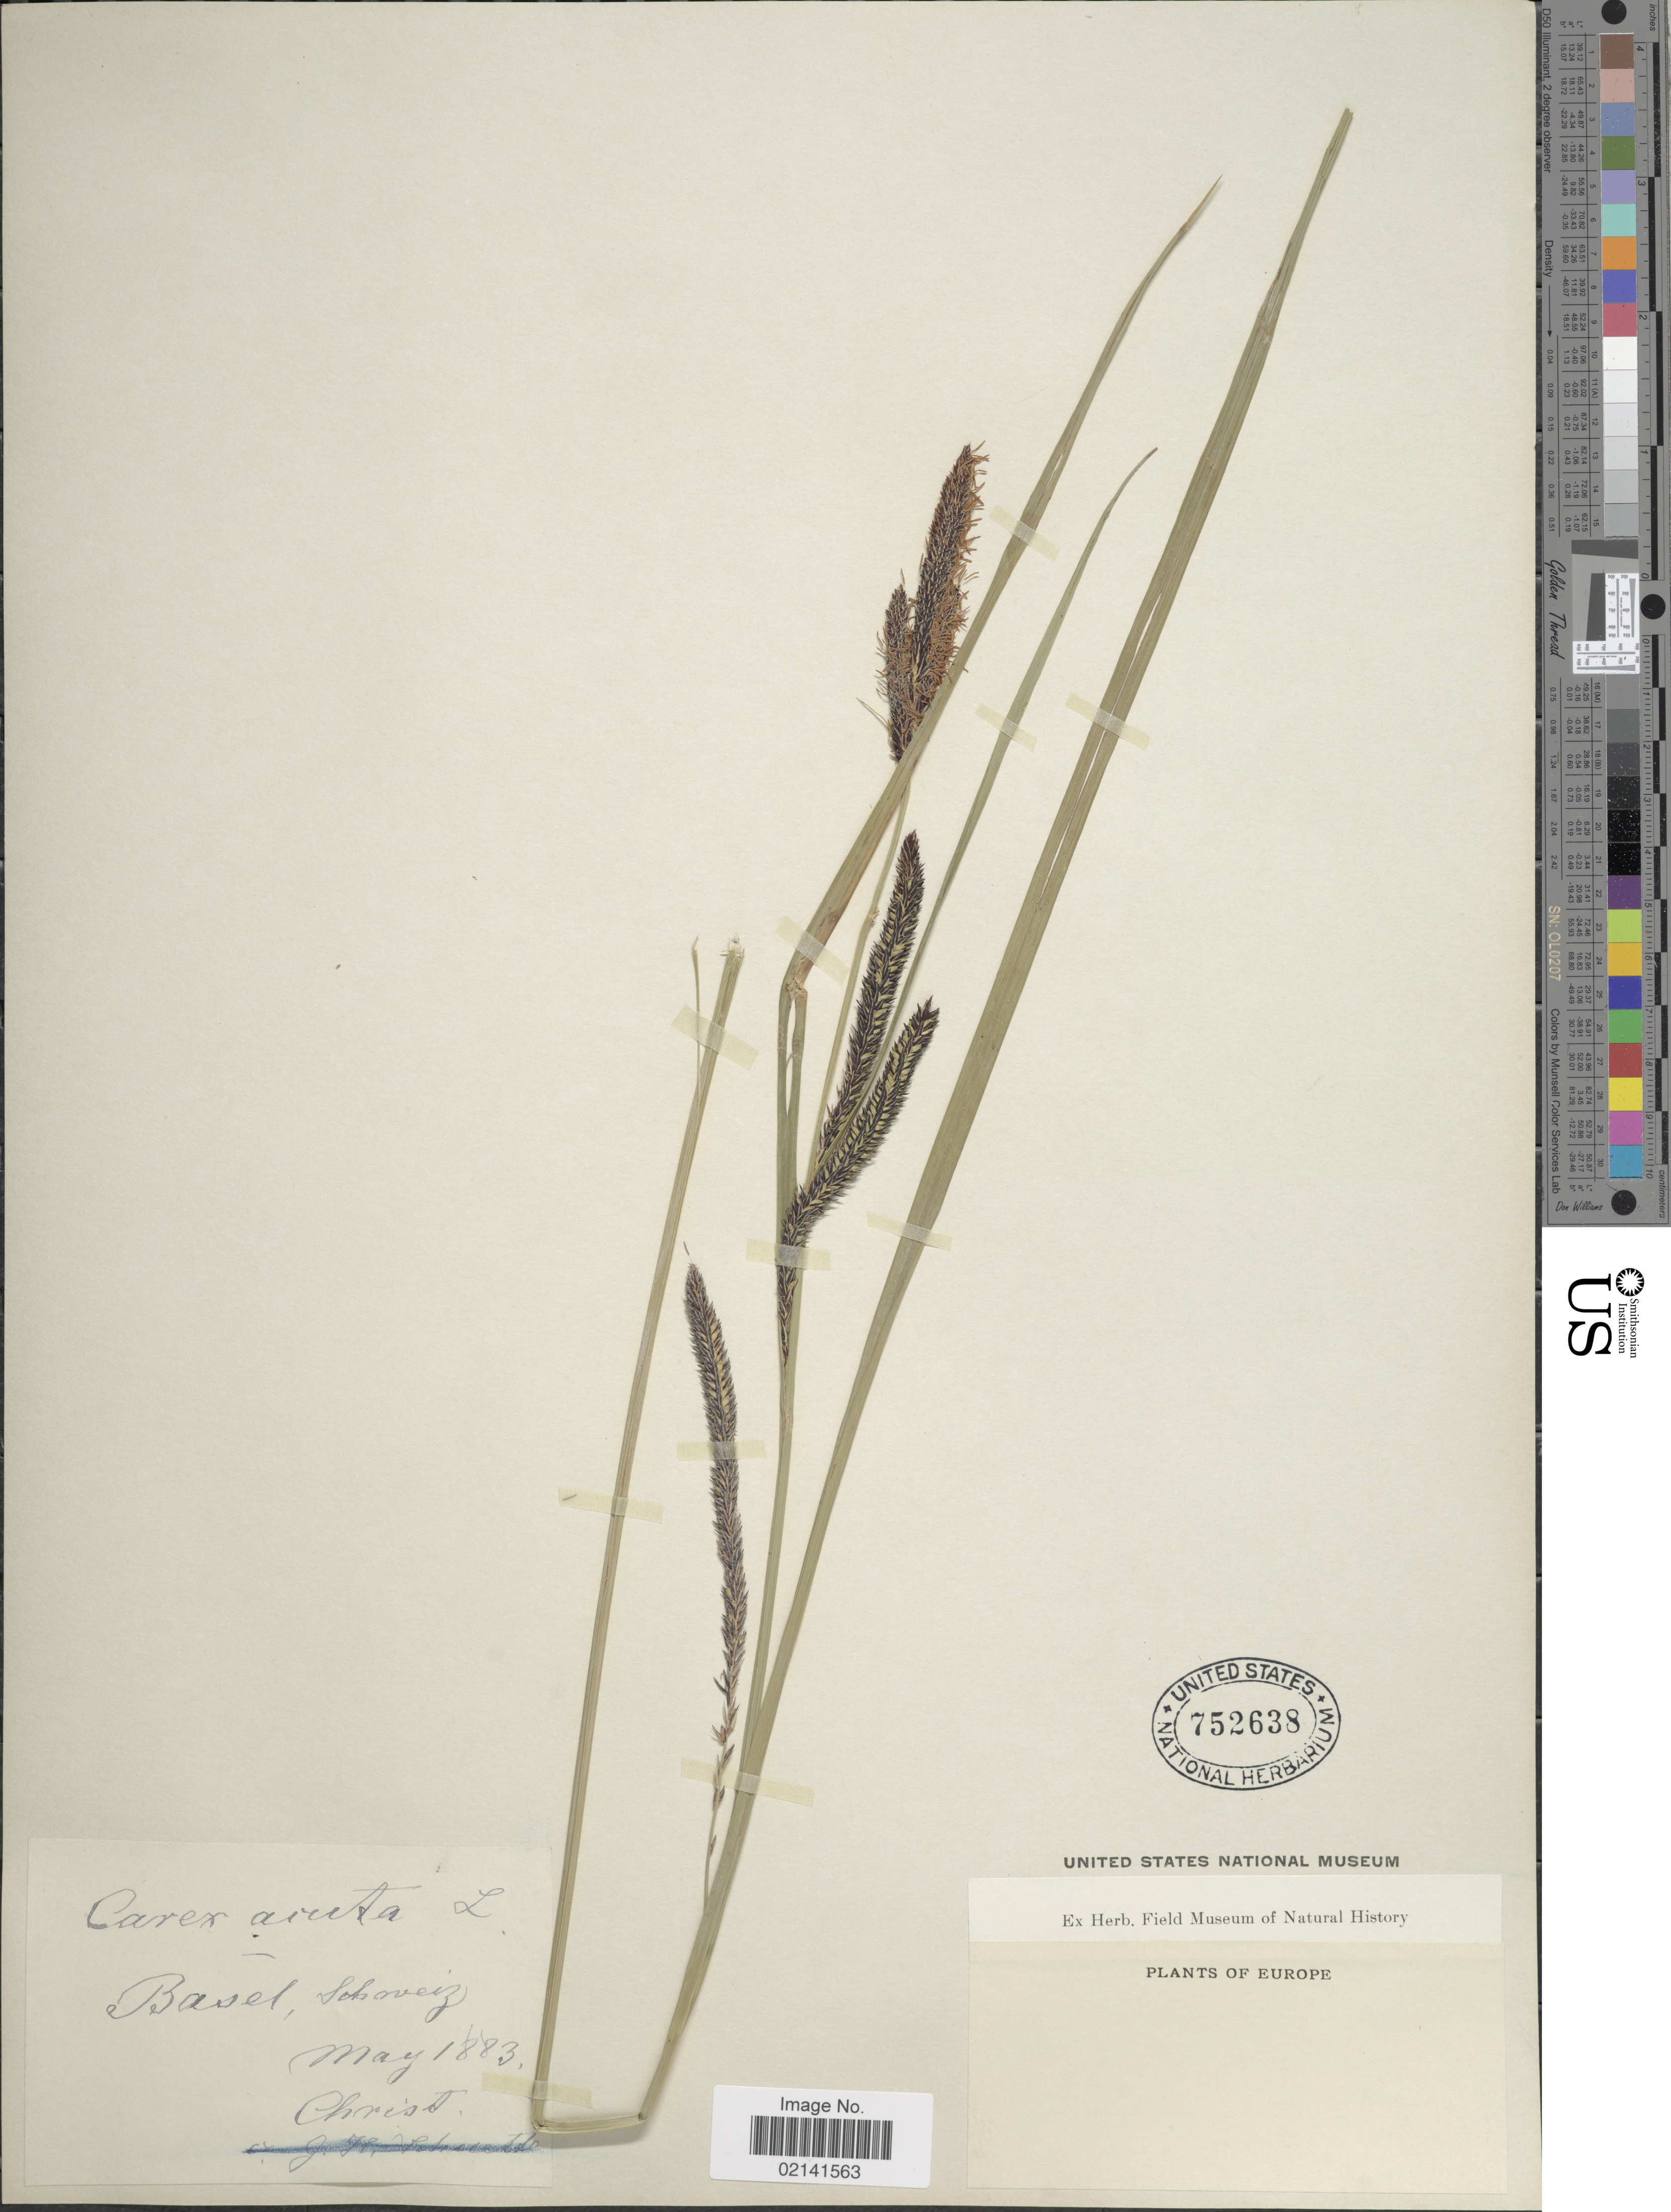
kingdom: Plantae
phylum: Tracheophyta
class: Liliopsida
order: Poales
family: Cyperaceae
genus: Carex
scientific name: Carex acuta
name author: L.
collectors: Christ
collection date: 1883-05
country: Switzerland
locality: Baset, Schweiz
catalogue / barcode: US 752638